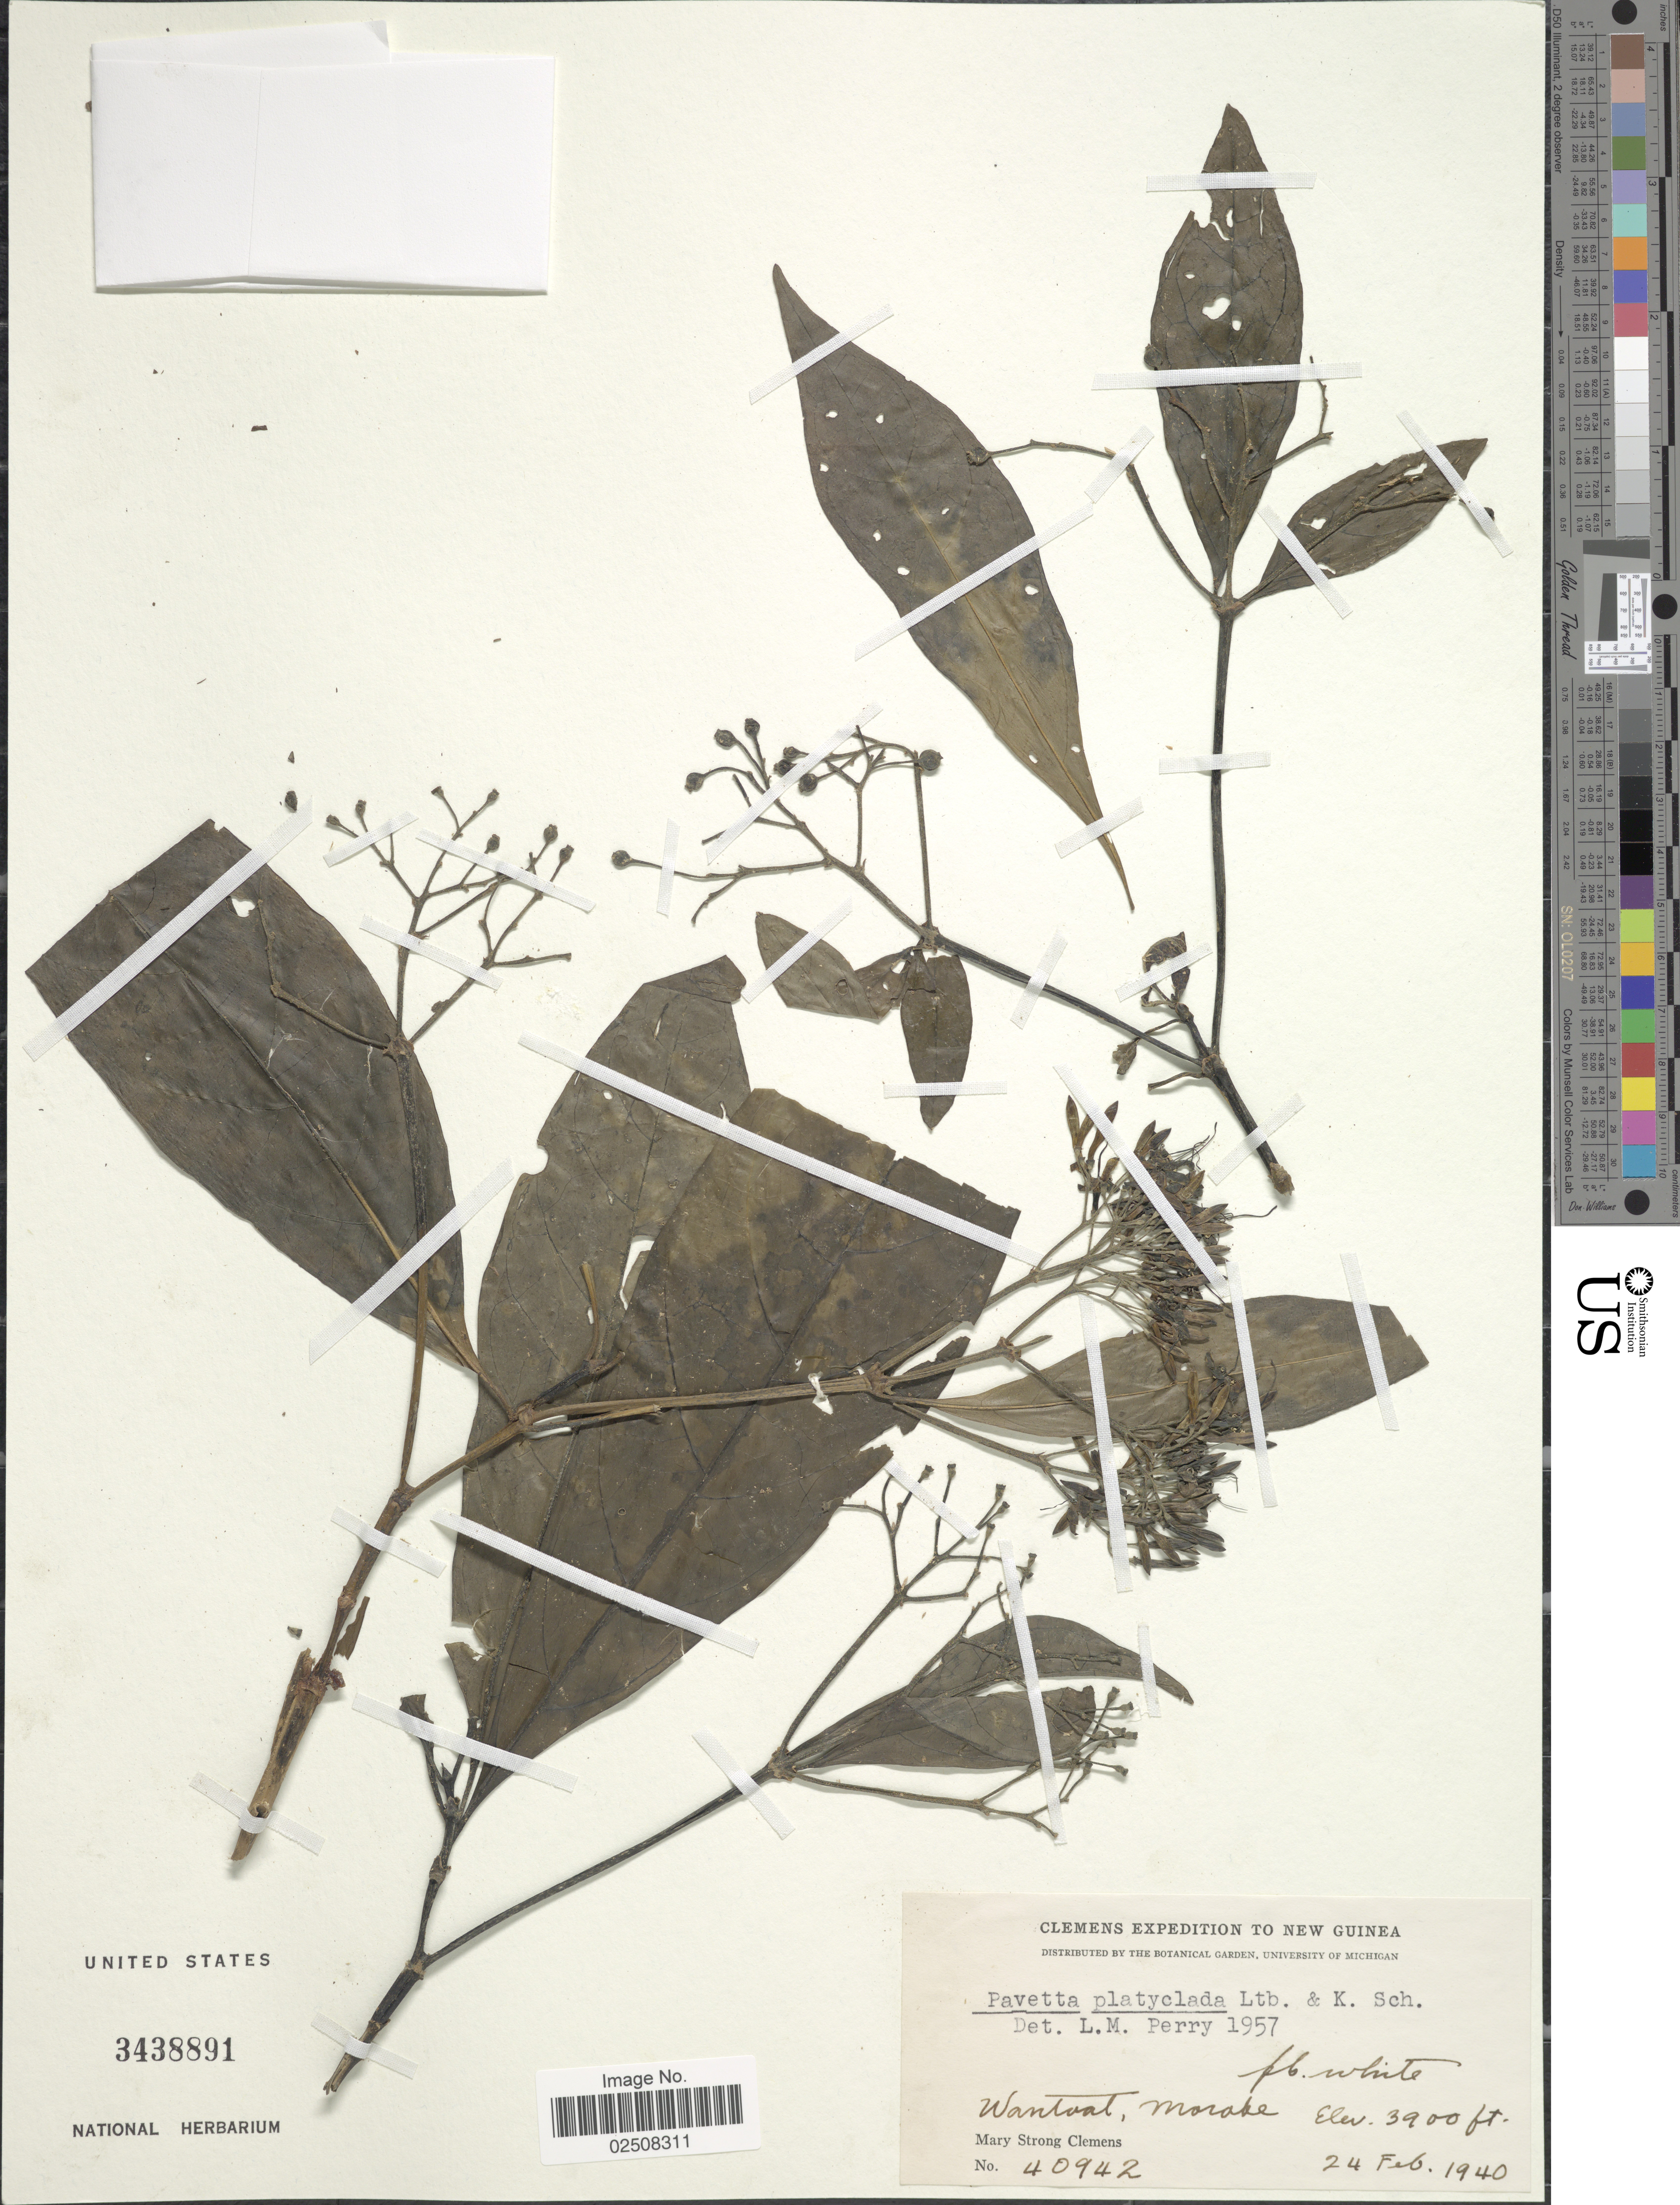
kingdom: Plantae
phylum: Tracheophyta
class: Magnoliopsida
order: Gentianales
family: Rubiaceae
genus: Pavetta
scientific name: Pavetta platyclada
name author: K. Schum. & Lauterb.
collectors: M. S. Clemens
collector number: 40942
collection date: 1940-02-24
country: Papua New Guinea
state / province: Morobe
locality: New Guinea, Wantoat, Morobe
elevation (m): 1189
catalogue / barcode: US 3438891